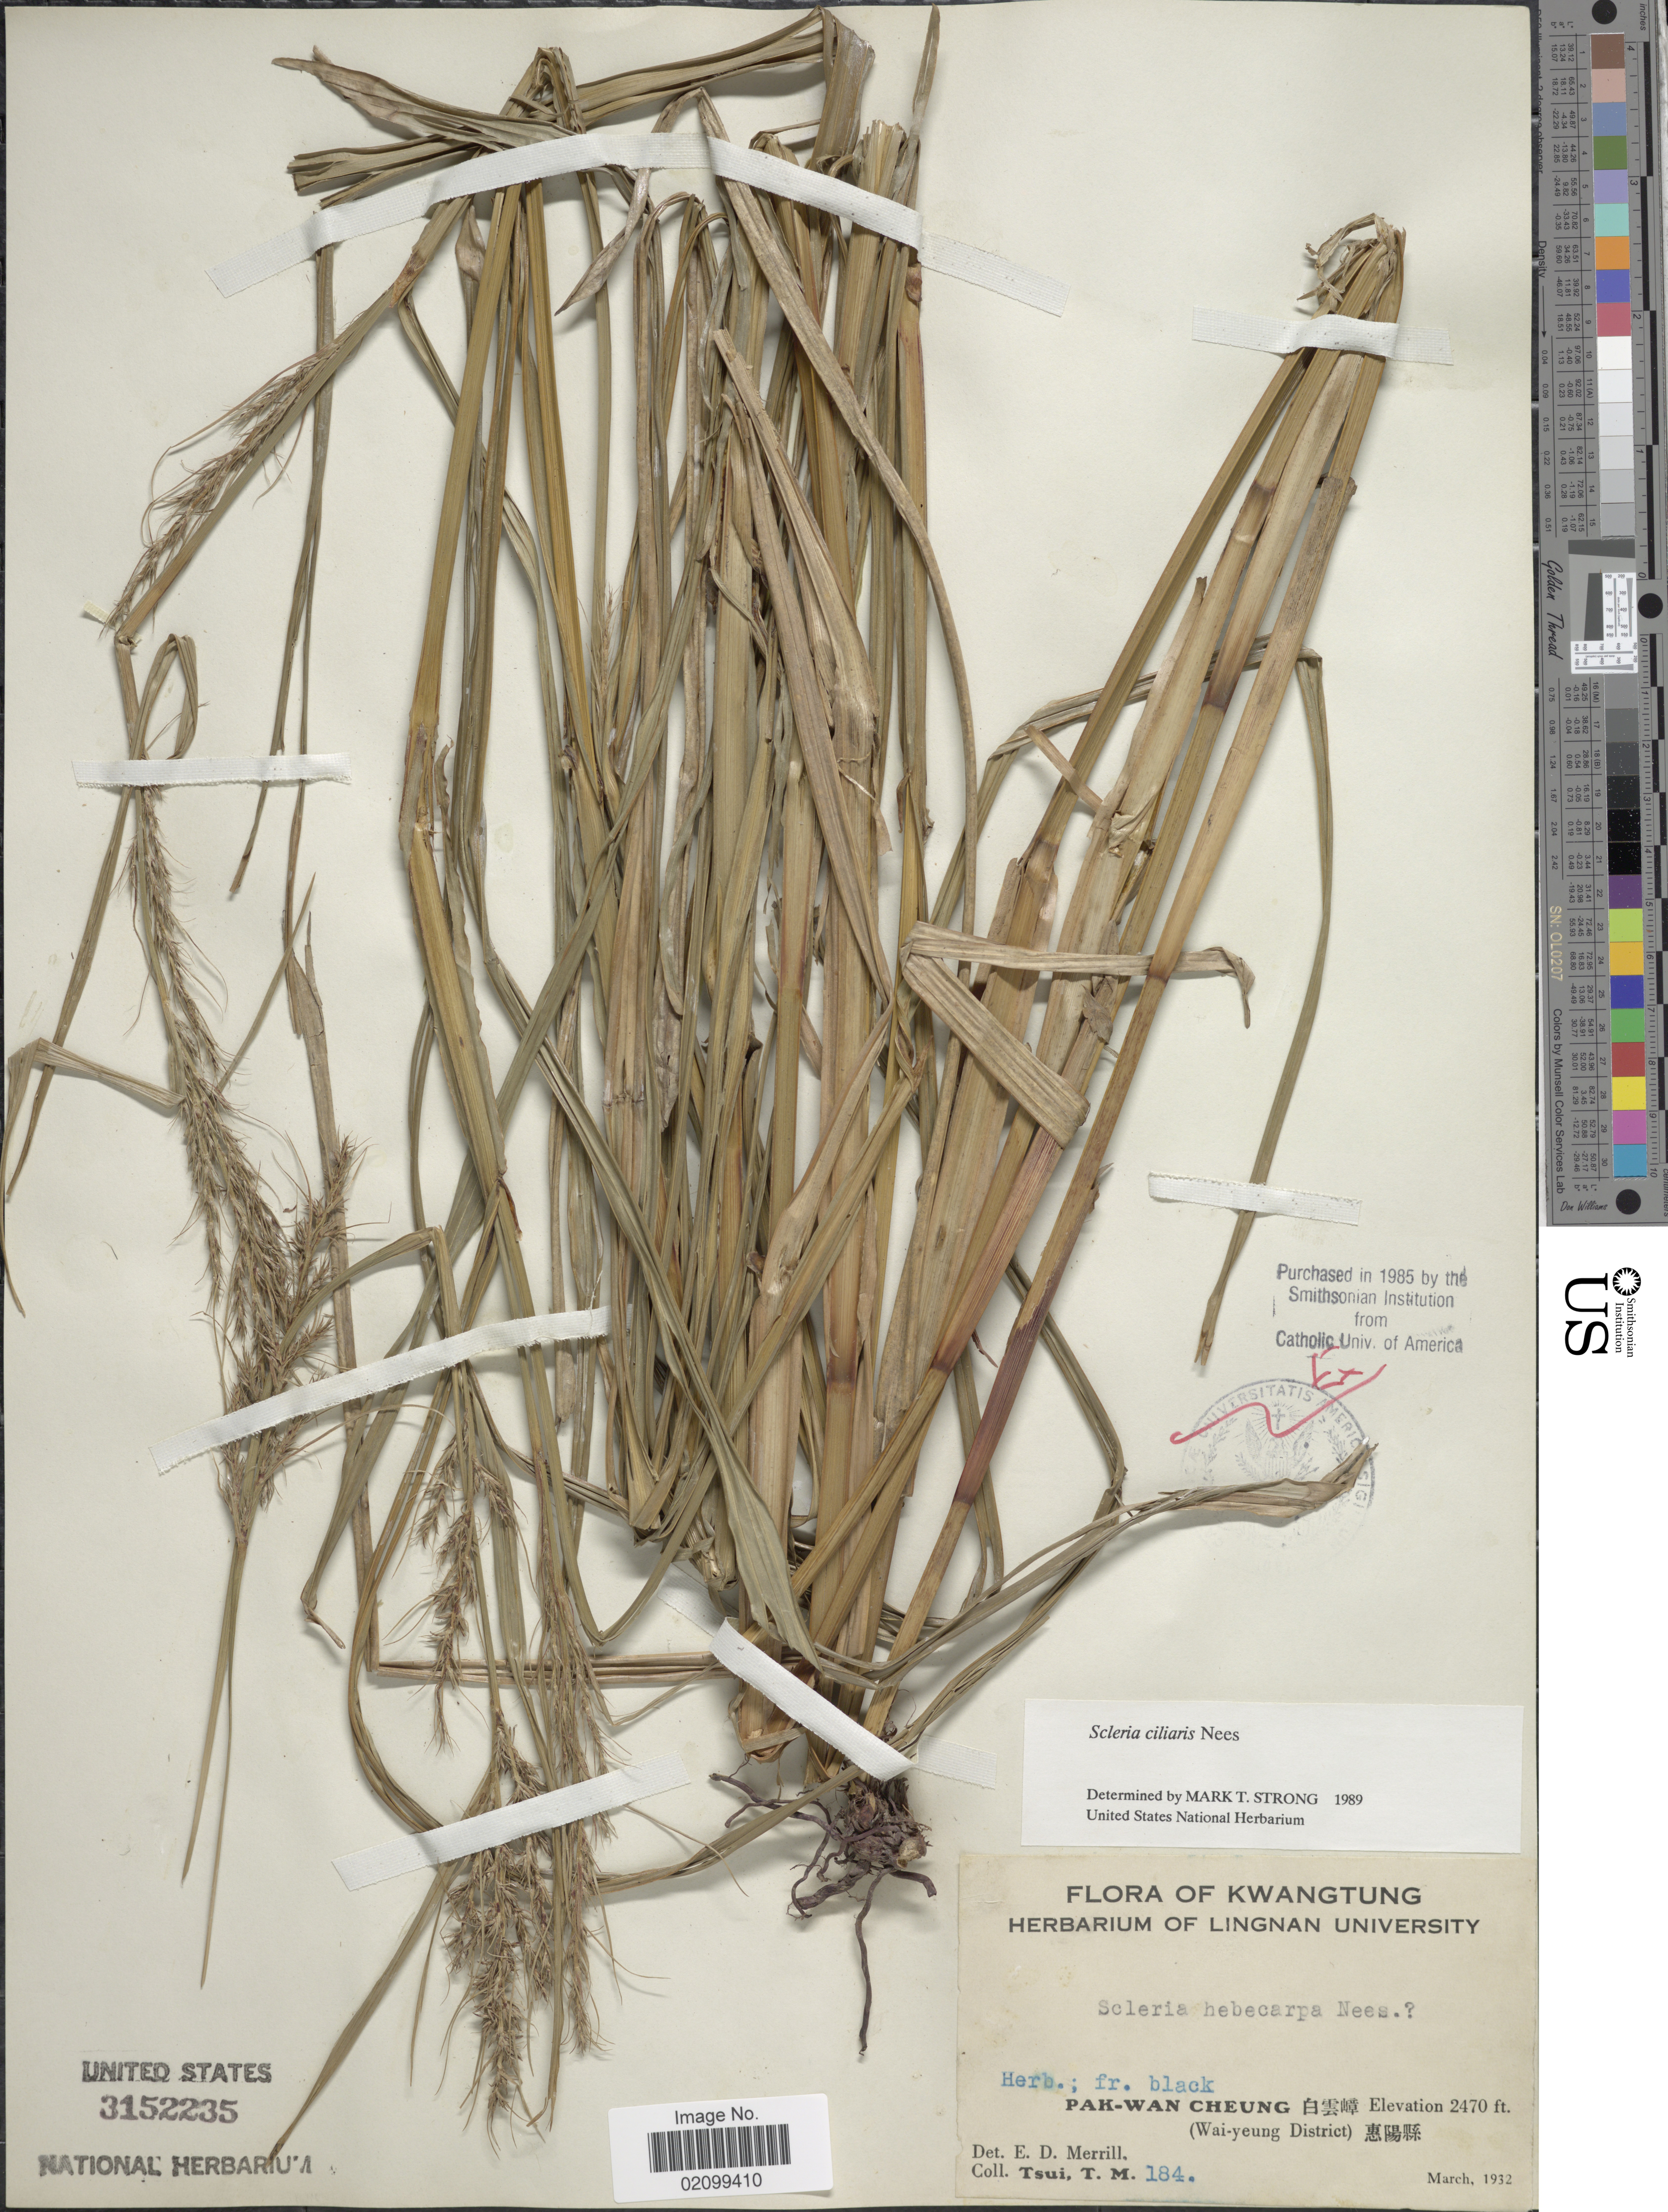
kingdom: Plantae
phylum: Tracheophyta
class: Liliopsida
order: Poales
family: Cyperaceae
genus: Scleria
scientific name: Scleria ciliaris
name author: Nees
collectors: T. Tsui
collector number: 184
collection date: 1932-03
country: China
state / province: Guangdong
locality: Kwangtung. Pak-Wan Cheung (Wai-yeung District)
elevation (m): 2470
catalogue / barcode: US 3152235